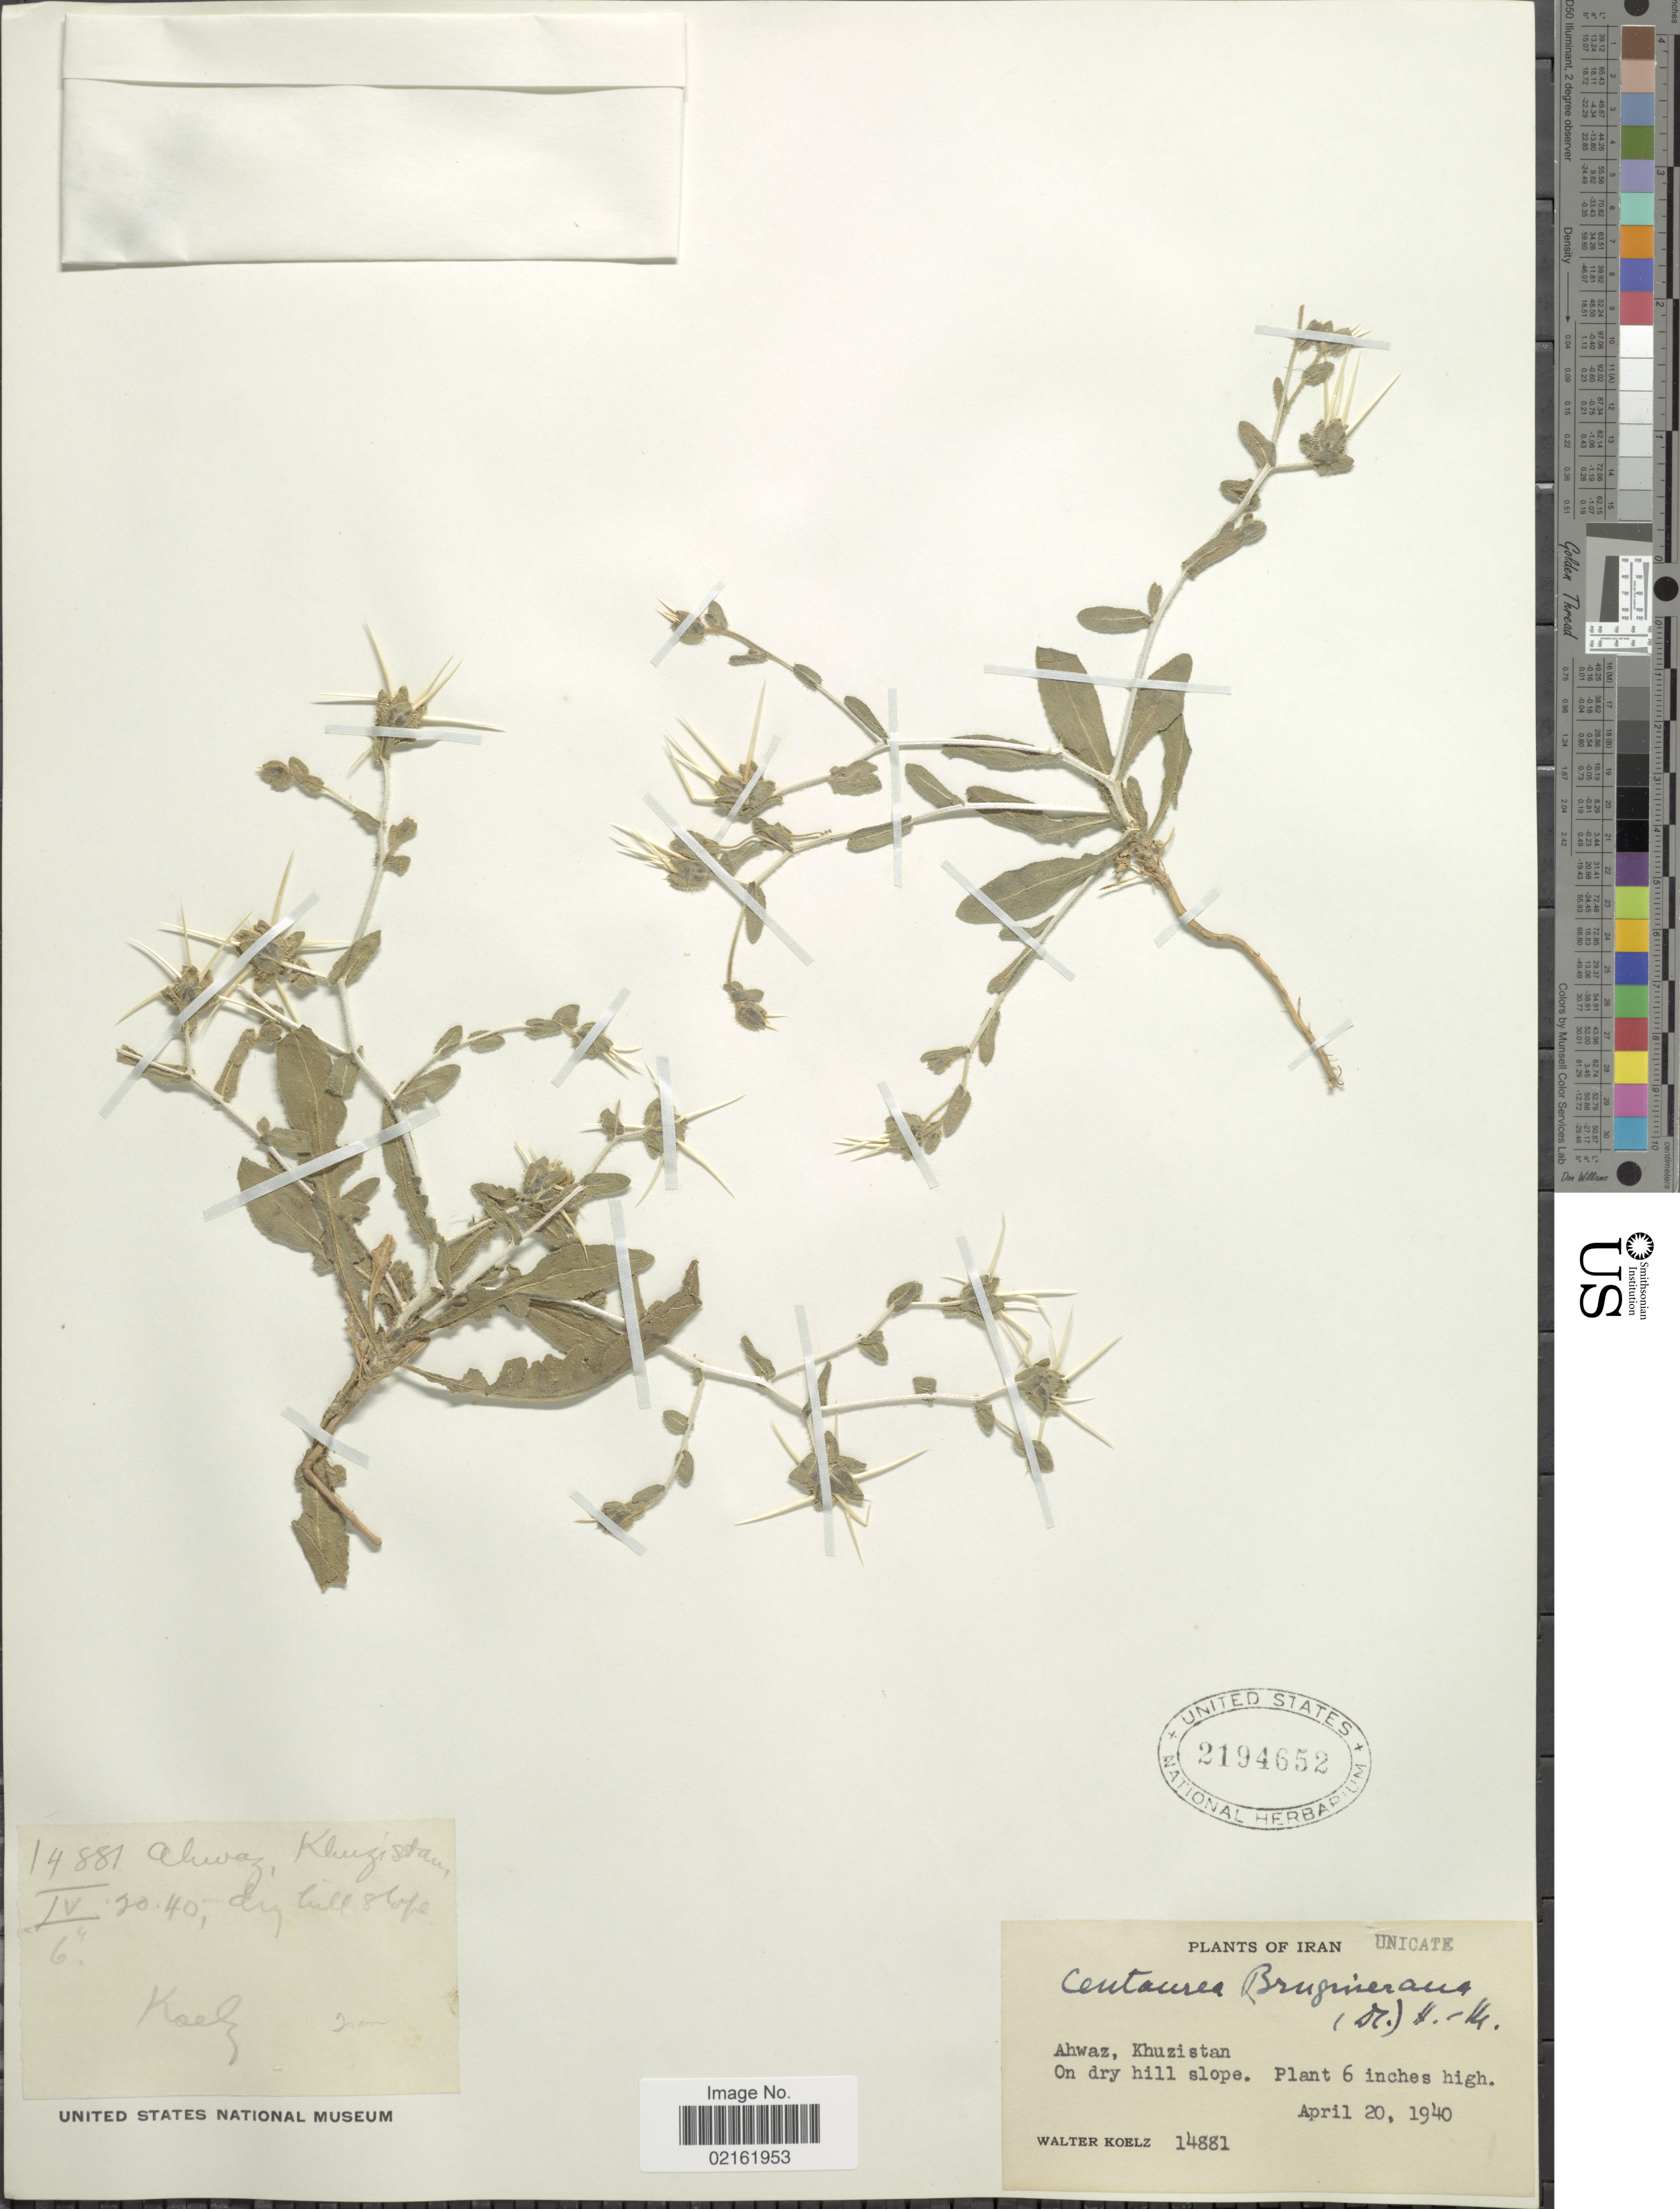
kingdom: Plantae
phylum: Tracheophyta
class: Magnoliopsida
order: Asterales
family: Asteraceae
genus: Centaurea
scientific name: Centaurea bruguierana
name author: (DC.) Hand.-Mazz.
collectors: W. N. Koelz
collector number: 14881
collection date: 1940-04-20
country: Iran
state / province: Khuzestan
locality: Ahwaz, Khuzistan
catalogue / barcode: US 2194652